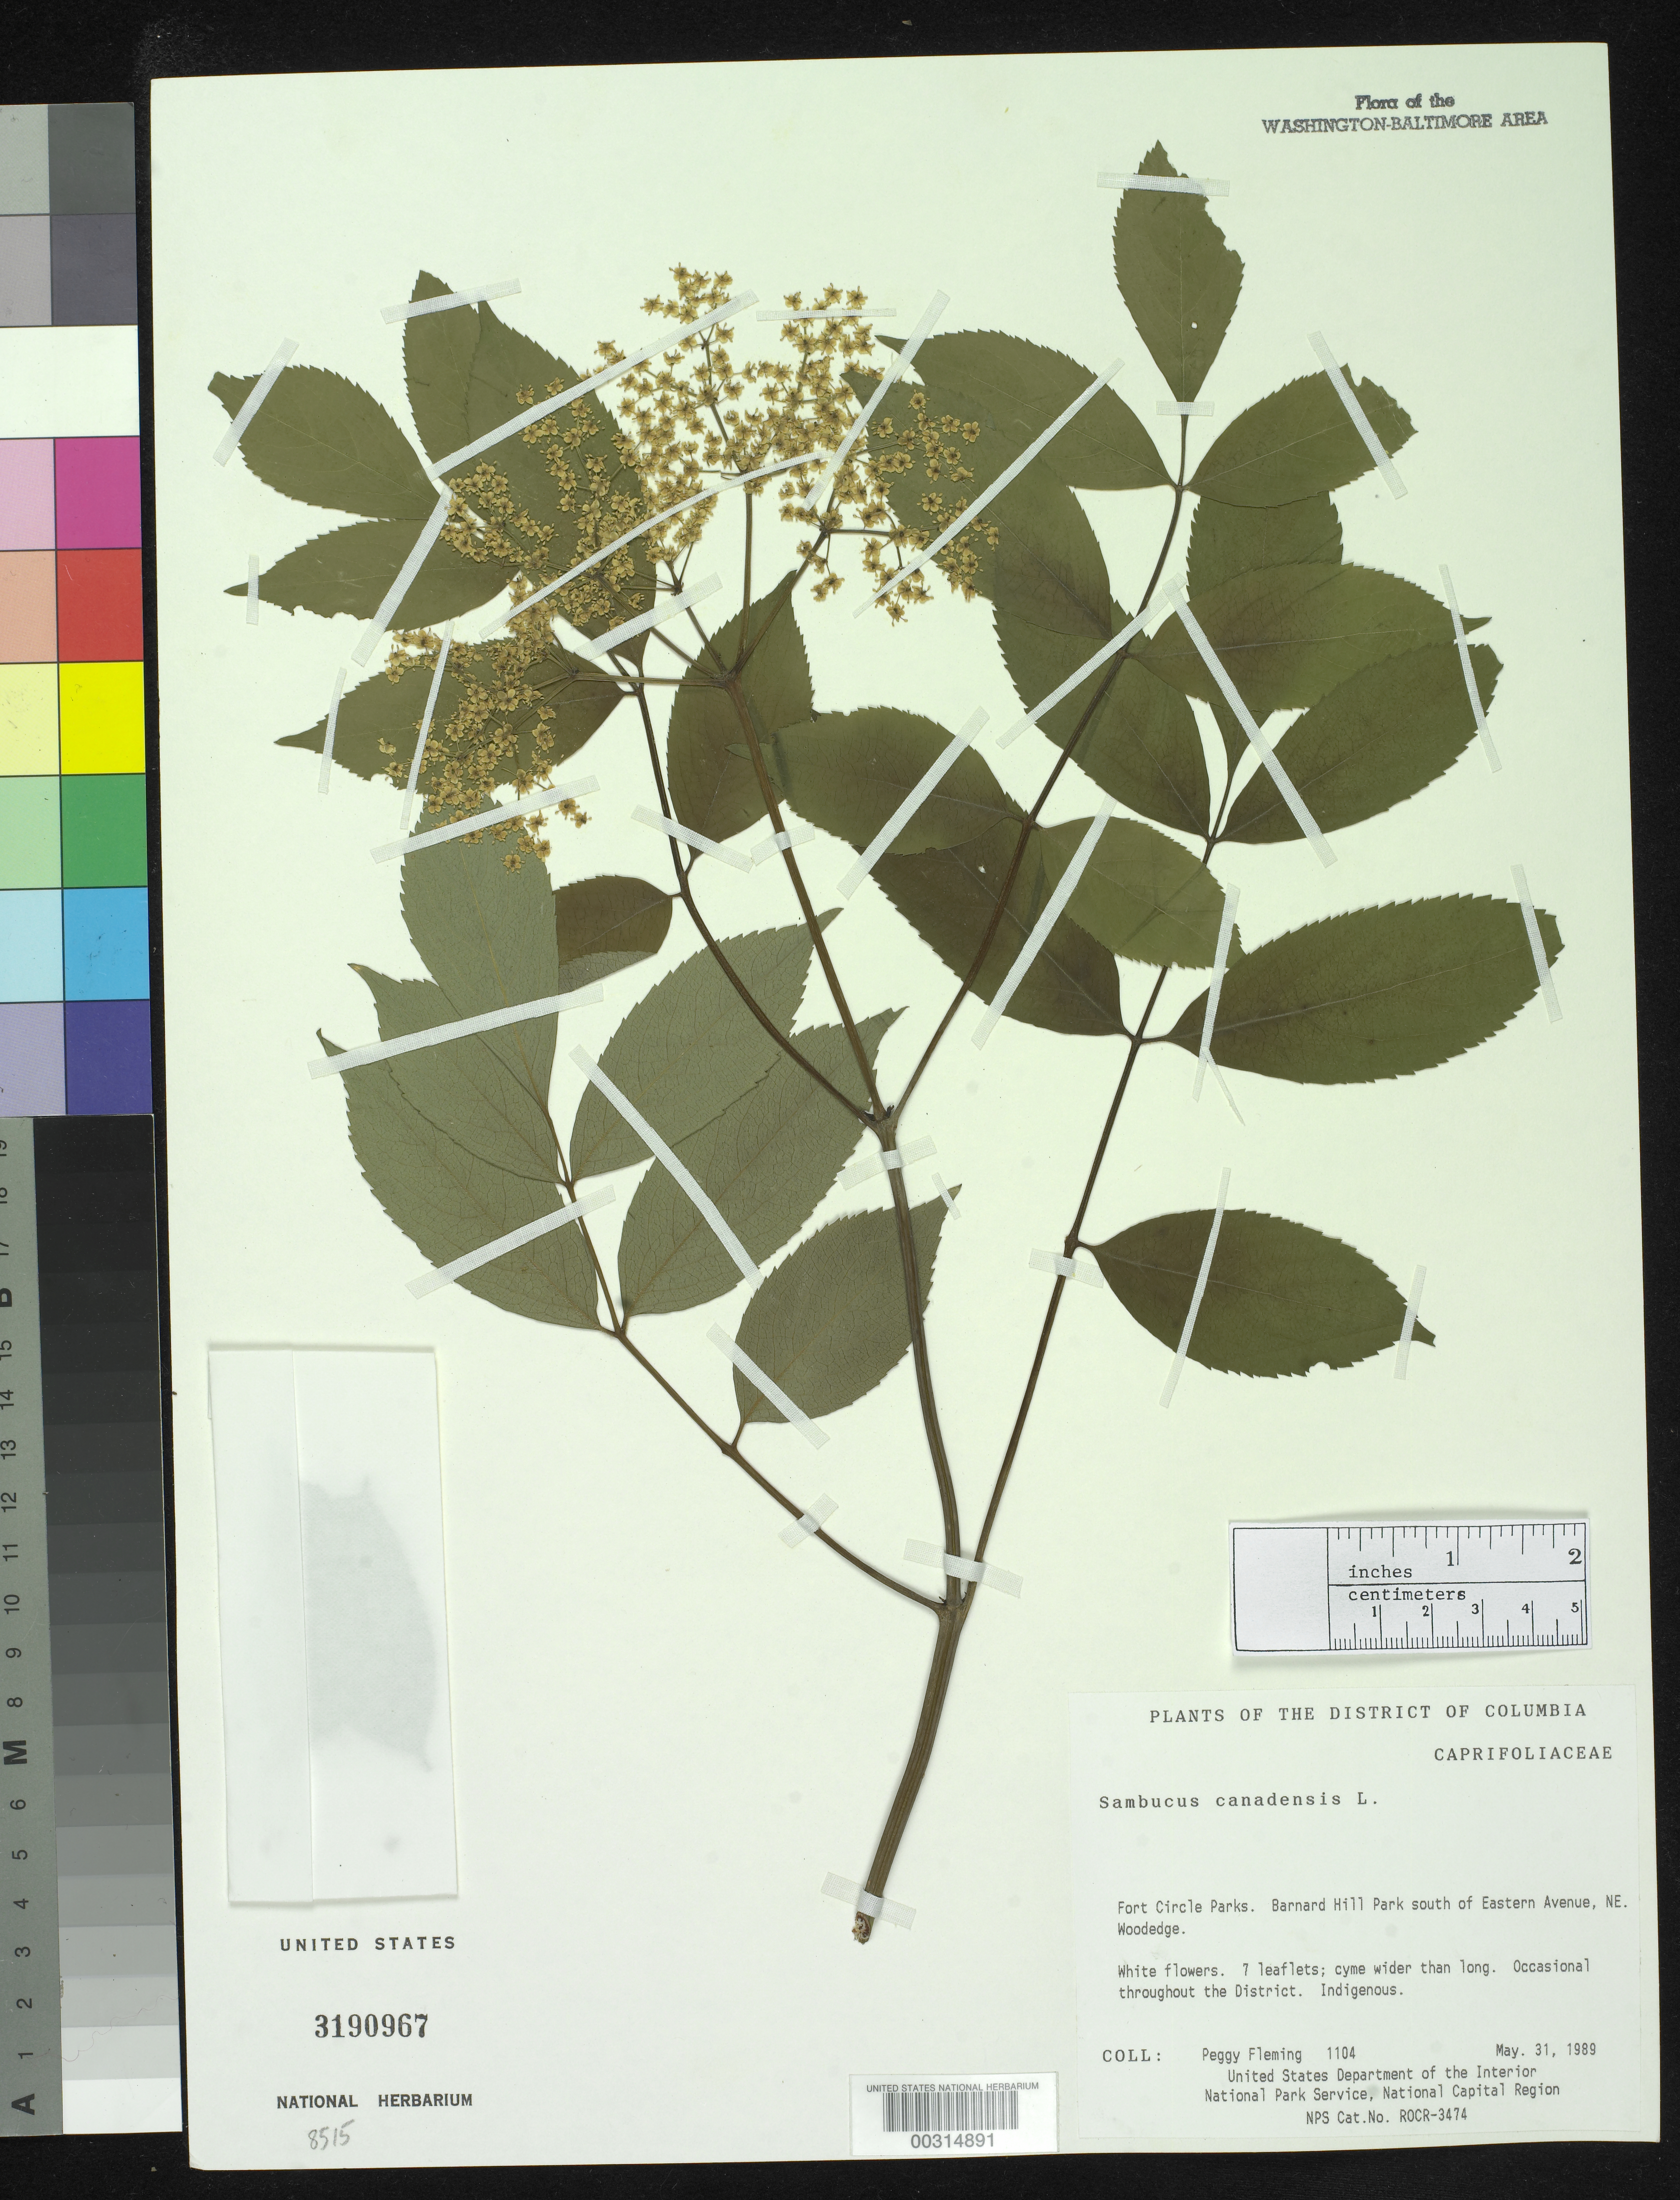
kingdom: Plantae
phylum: Tracheophyta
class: Magnoliopsida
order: Dipsacales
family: Viburnaceae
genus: Sambucus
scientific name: Sambucus canadensis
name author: L.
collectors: P. Fleming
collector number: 1104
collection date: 1989-05-31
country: United States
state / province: District of Columbia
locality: Fort Circle Parks, Barnard Hill Park S of Eastern Ave, NE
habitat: Woodedge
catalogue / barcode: US 3190967